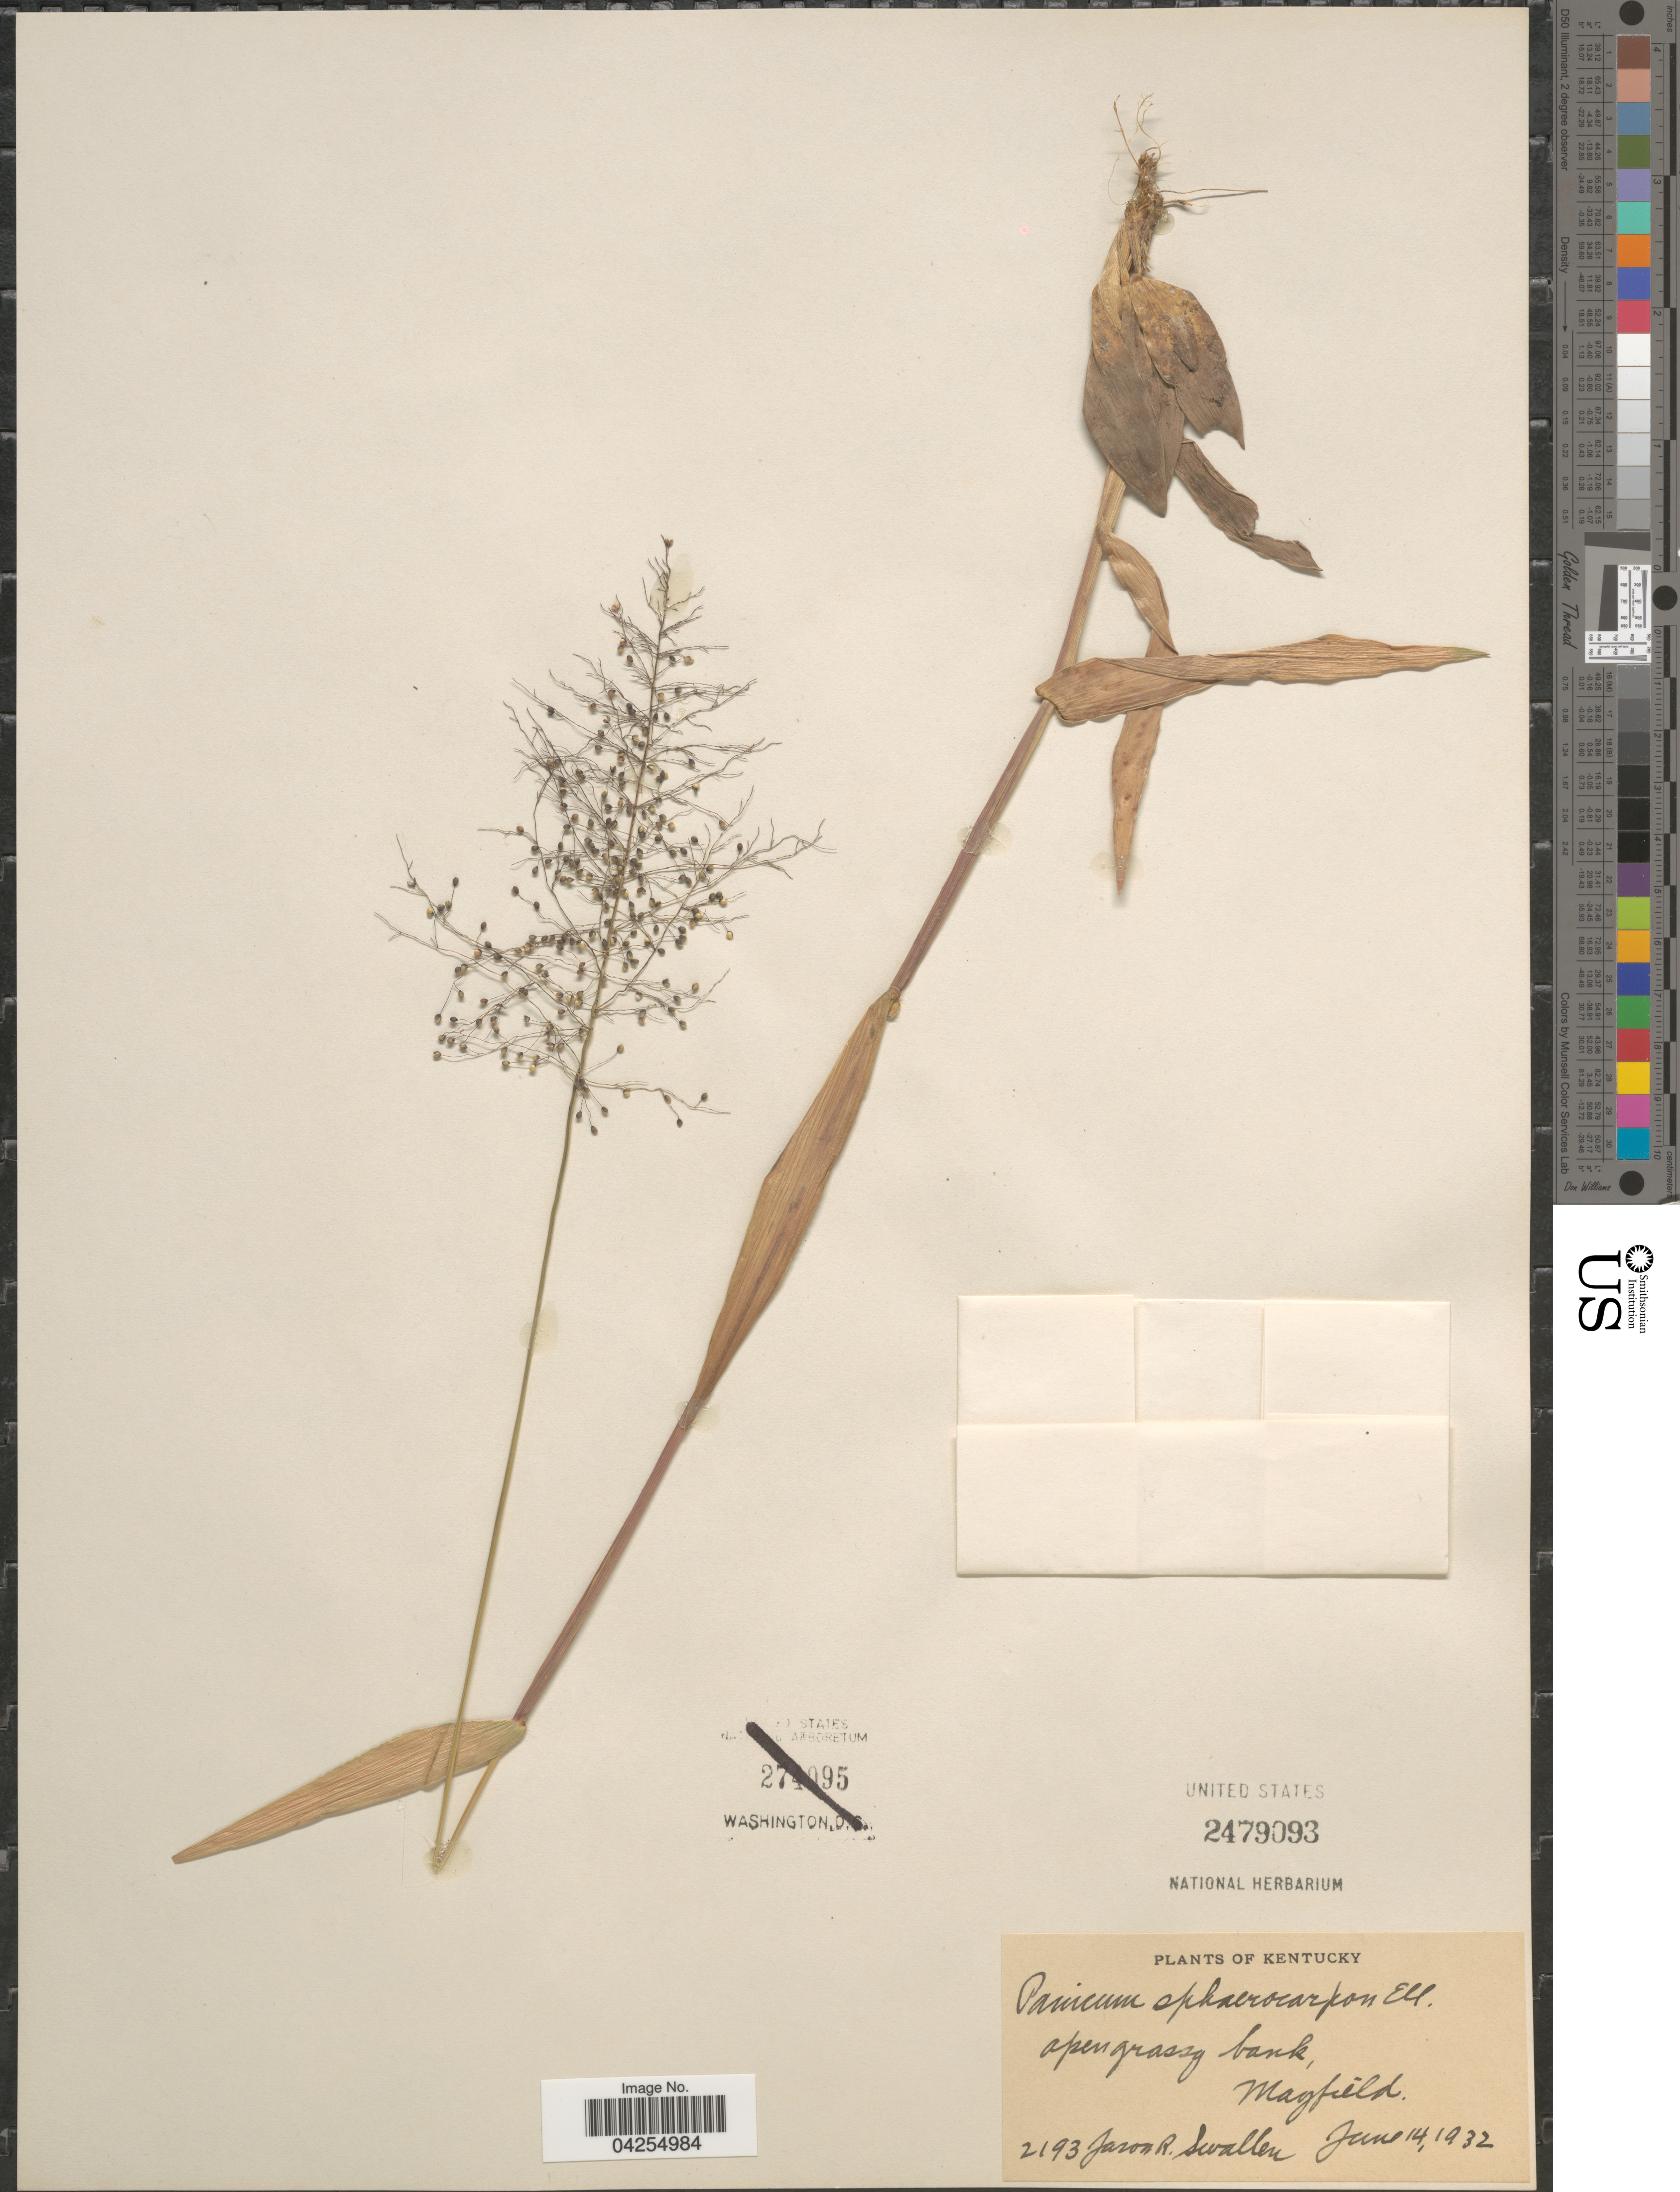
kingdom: Plantae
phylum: Tracheophyta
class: Liliopsida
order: Poales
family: Poaceae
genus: Dichanthelium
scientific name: Dichanthelium dichotomum var. dichotomum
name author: (L.) Gould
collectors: J. R. Swallen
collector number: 2193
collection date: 1932-06-14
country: United States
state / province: Kentucky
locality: Open grassy bank, Mayfield.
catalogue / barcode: US 2479093